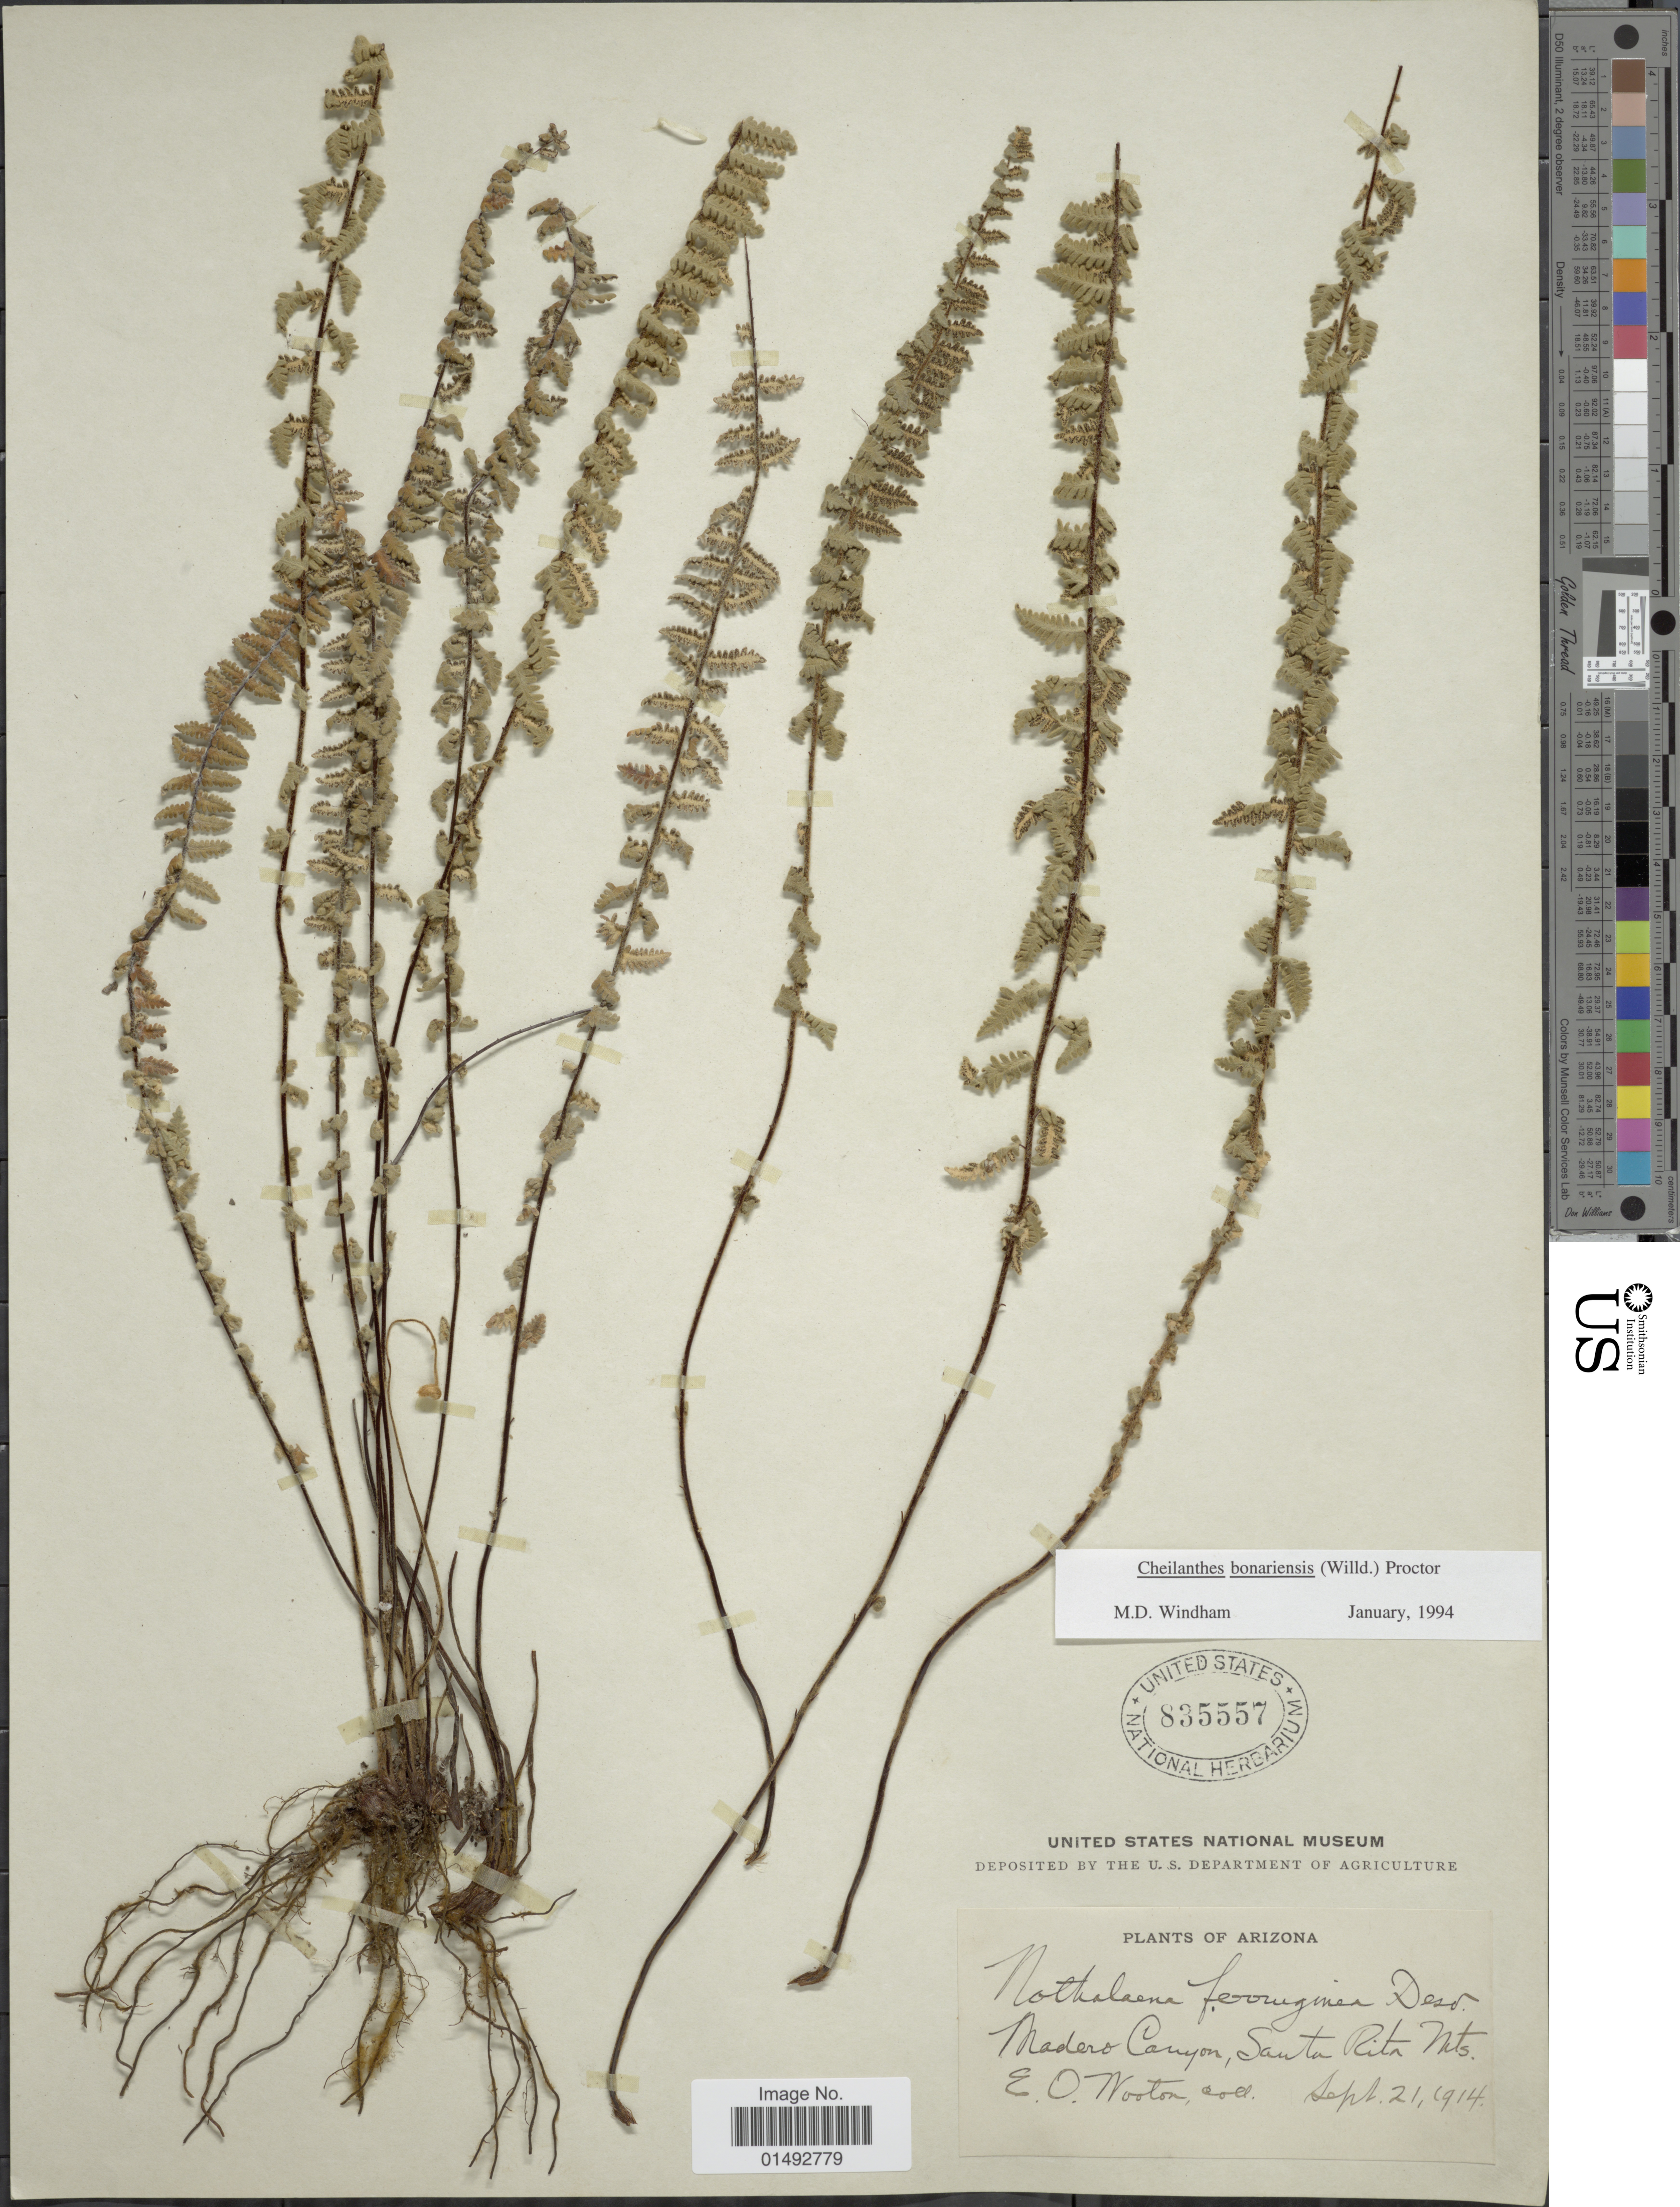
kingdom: Plantae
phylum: Tracheophyta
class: Polypodiopsida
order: Polypodiales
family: Pteridaceae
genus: Myriopteris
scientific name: Myriopteris aurea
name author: (Poir.) Grusz & Windham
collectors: E. O. Wooton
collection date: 1914-09-21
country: United States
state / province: Arizona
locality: Madero Canyon, Santa Rita Mts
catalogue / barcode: US 835557